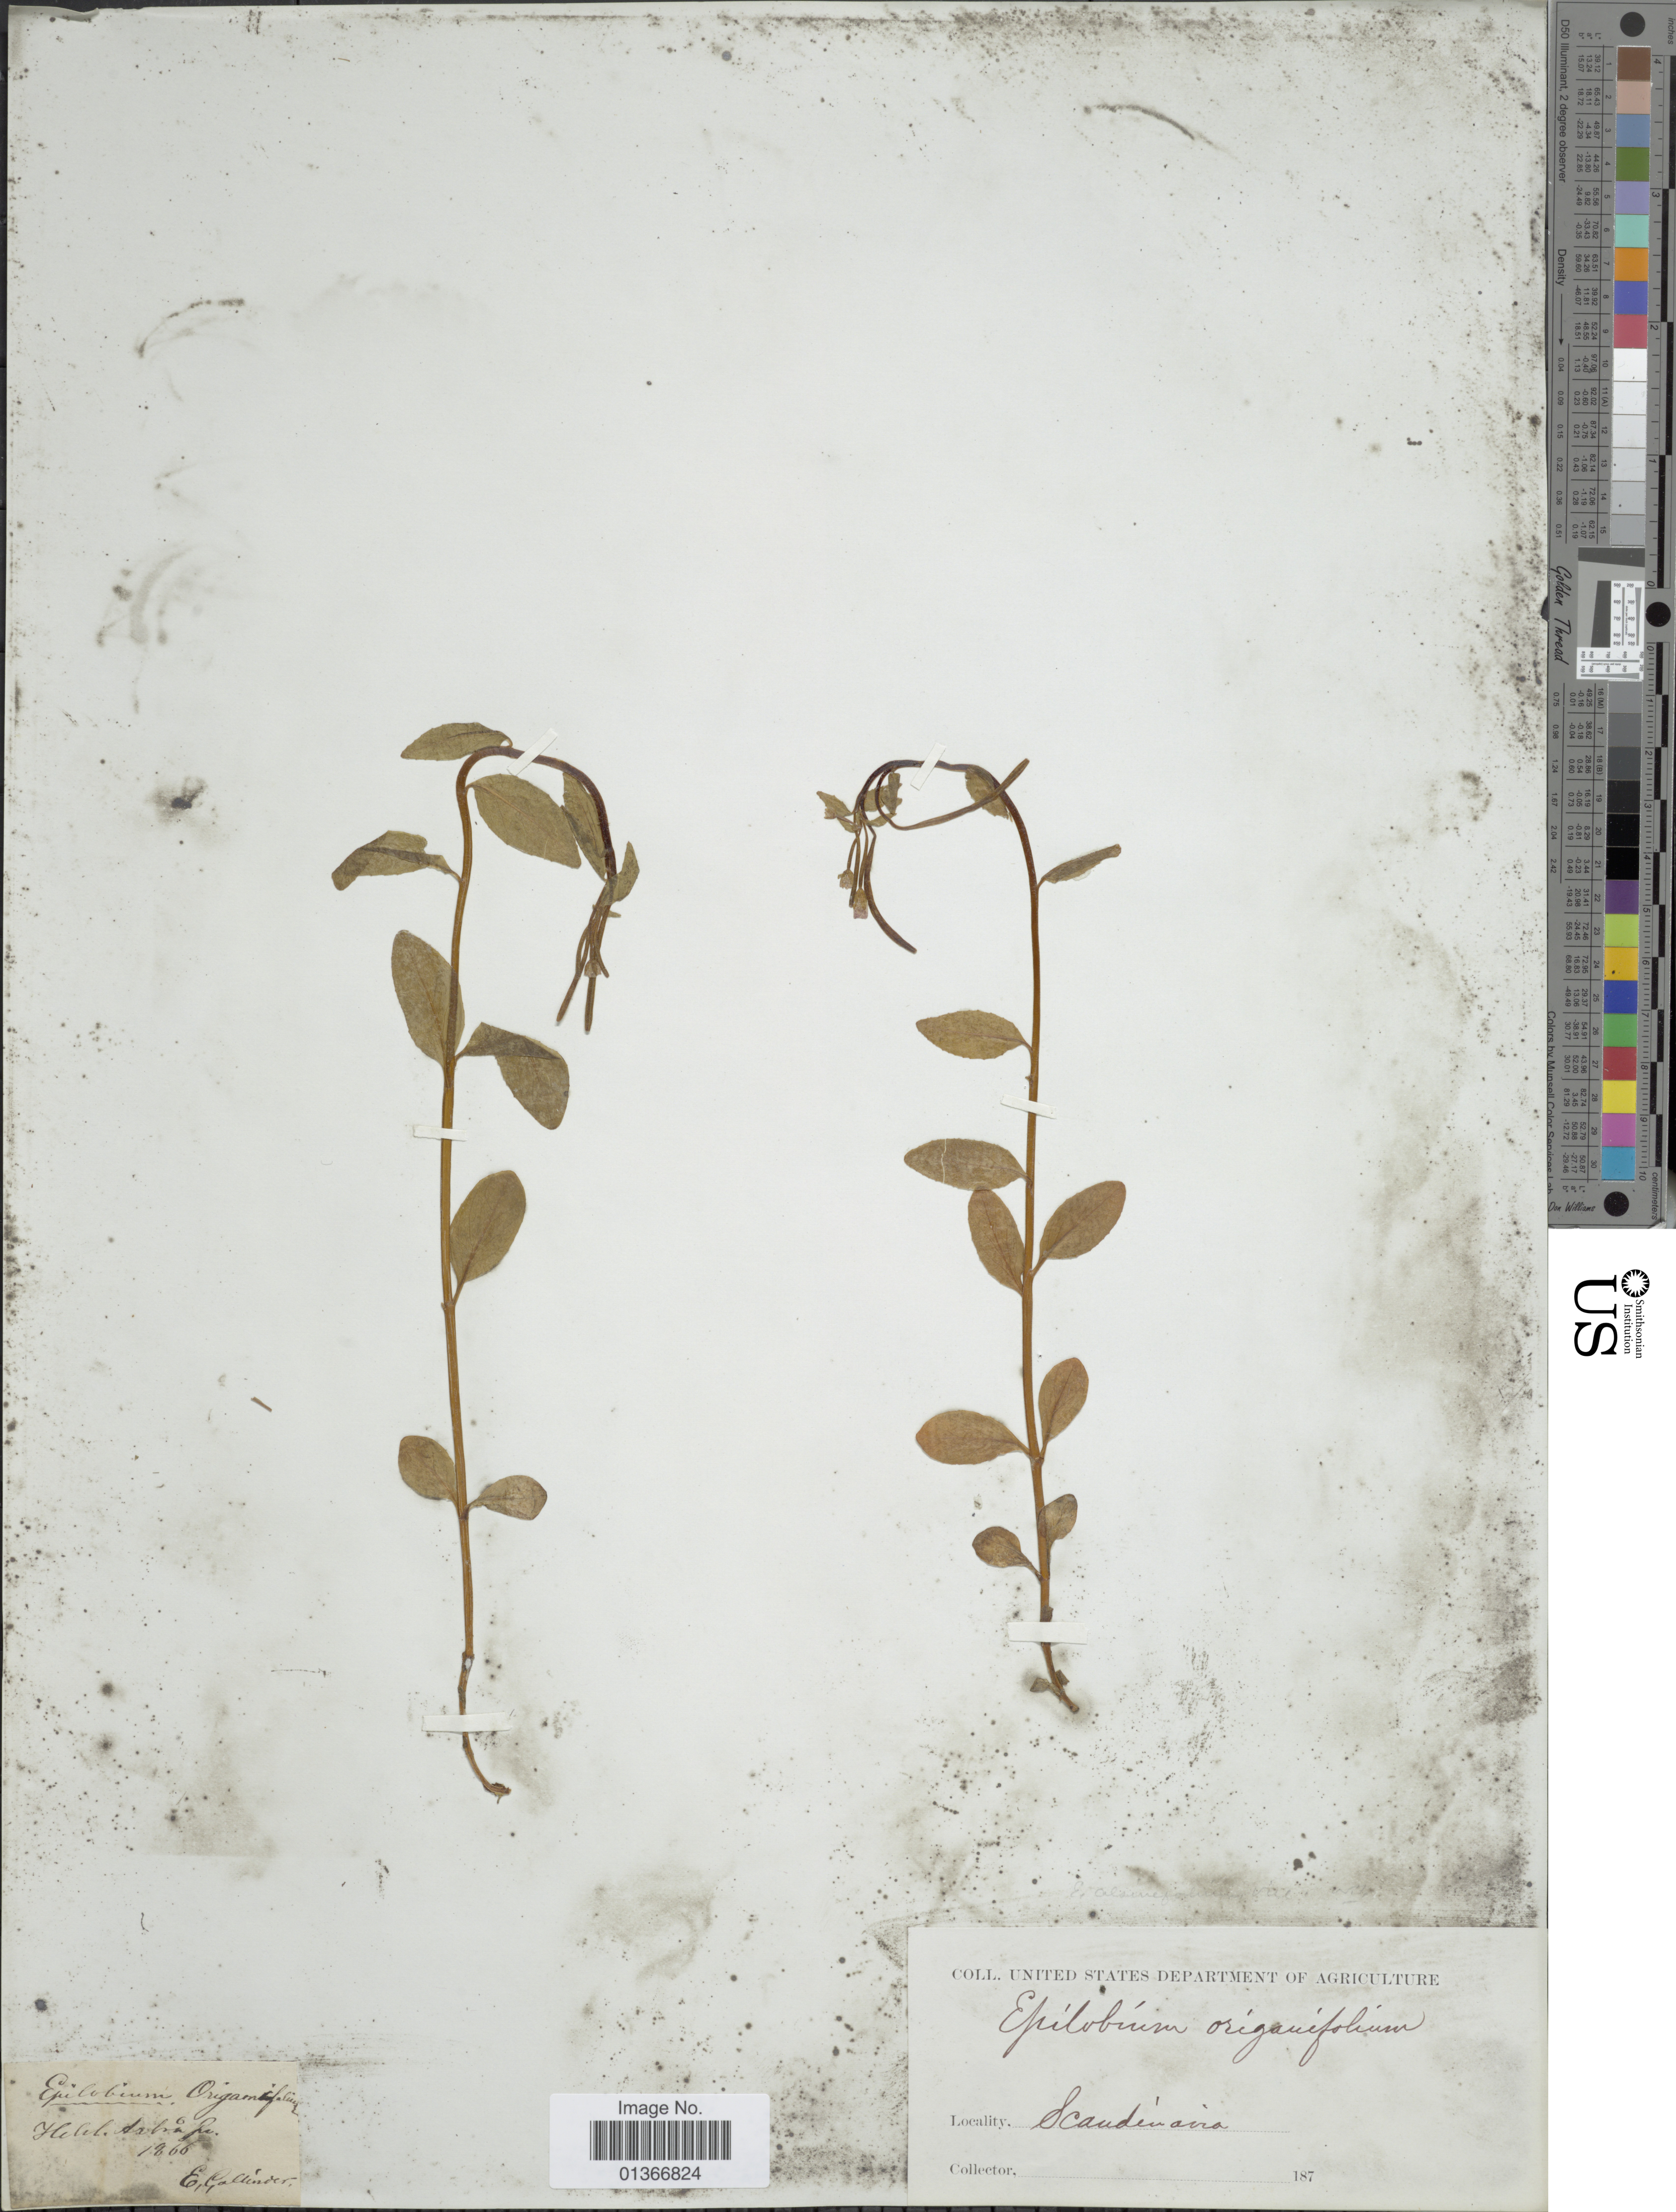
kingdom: Plantae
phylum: Tracheophyta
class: Magnoliopsida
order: Myrtales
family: Onagraceae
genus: Epilobium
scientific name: Epilobium alsinifolium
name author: Vill.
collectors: E. Gallinder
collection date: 1860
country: Sweden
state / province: Gävleborg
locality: Helv. Arbrå pe.